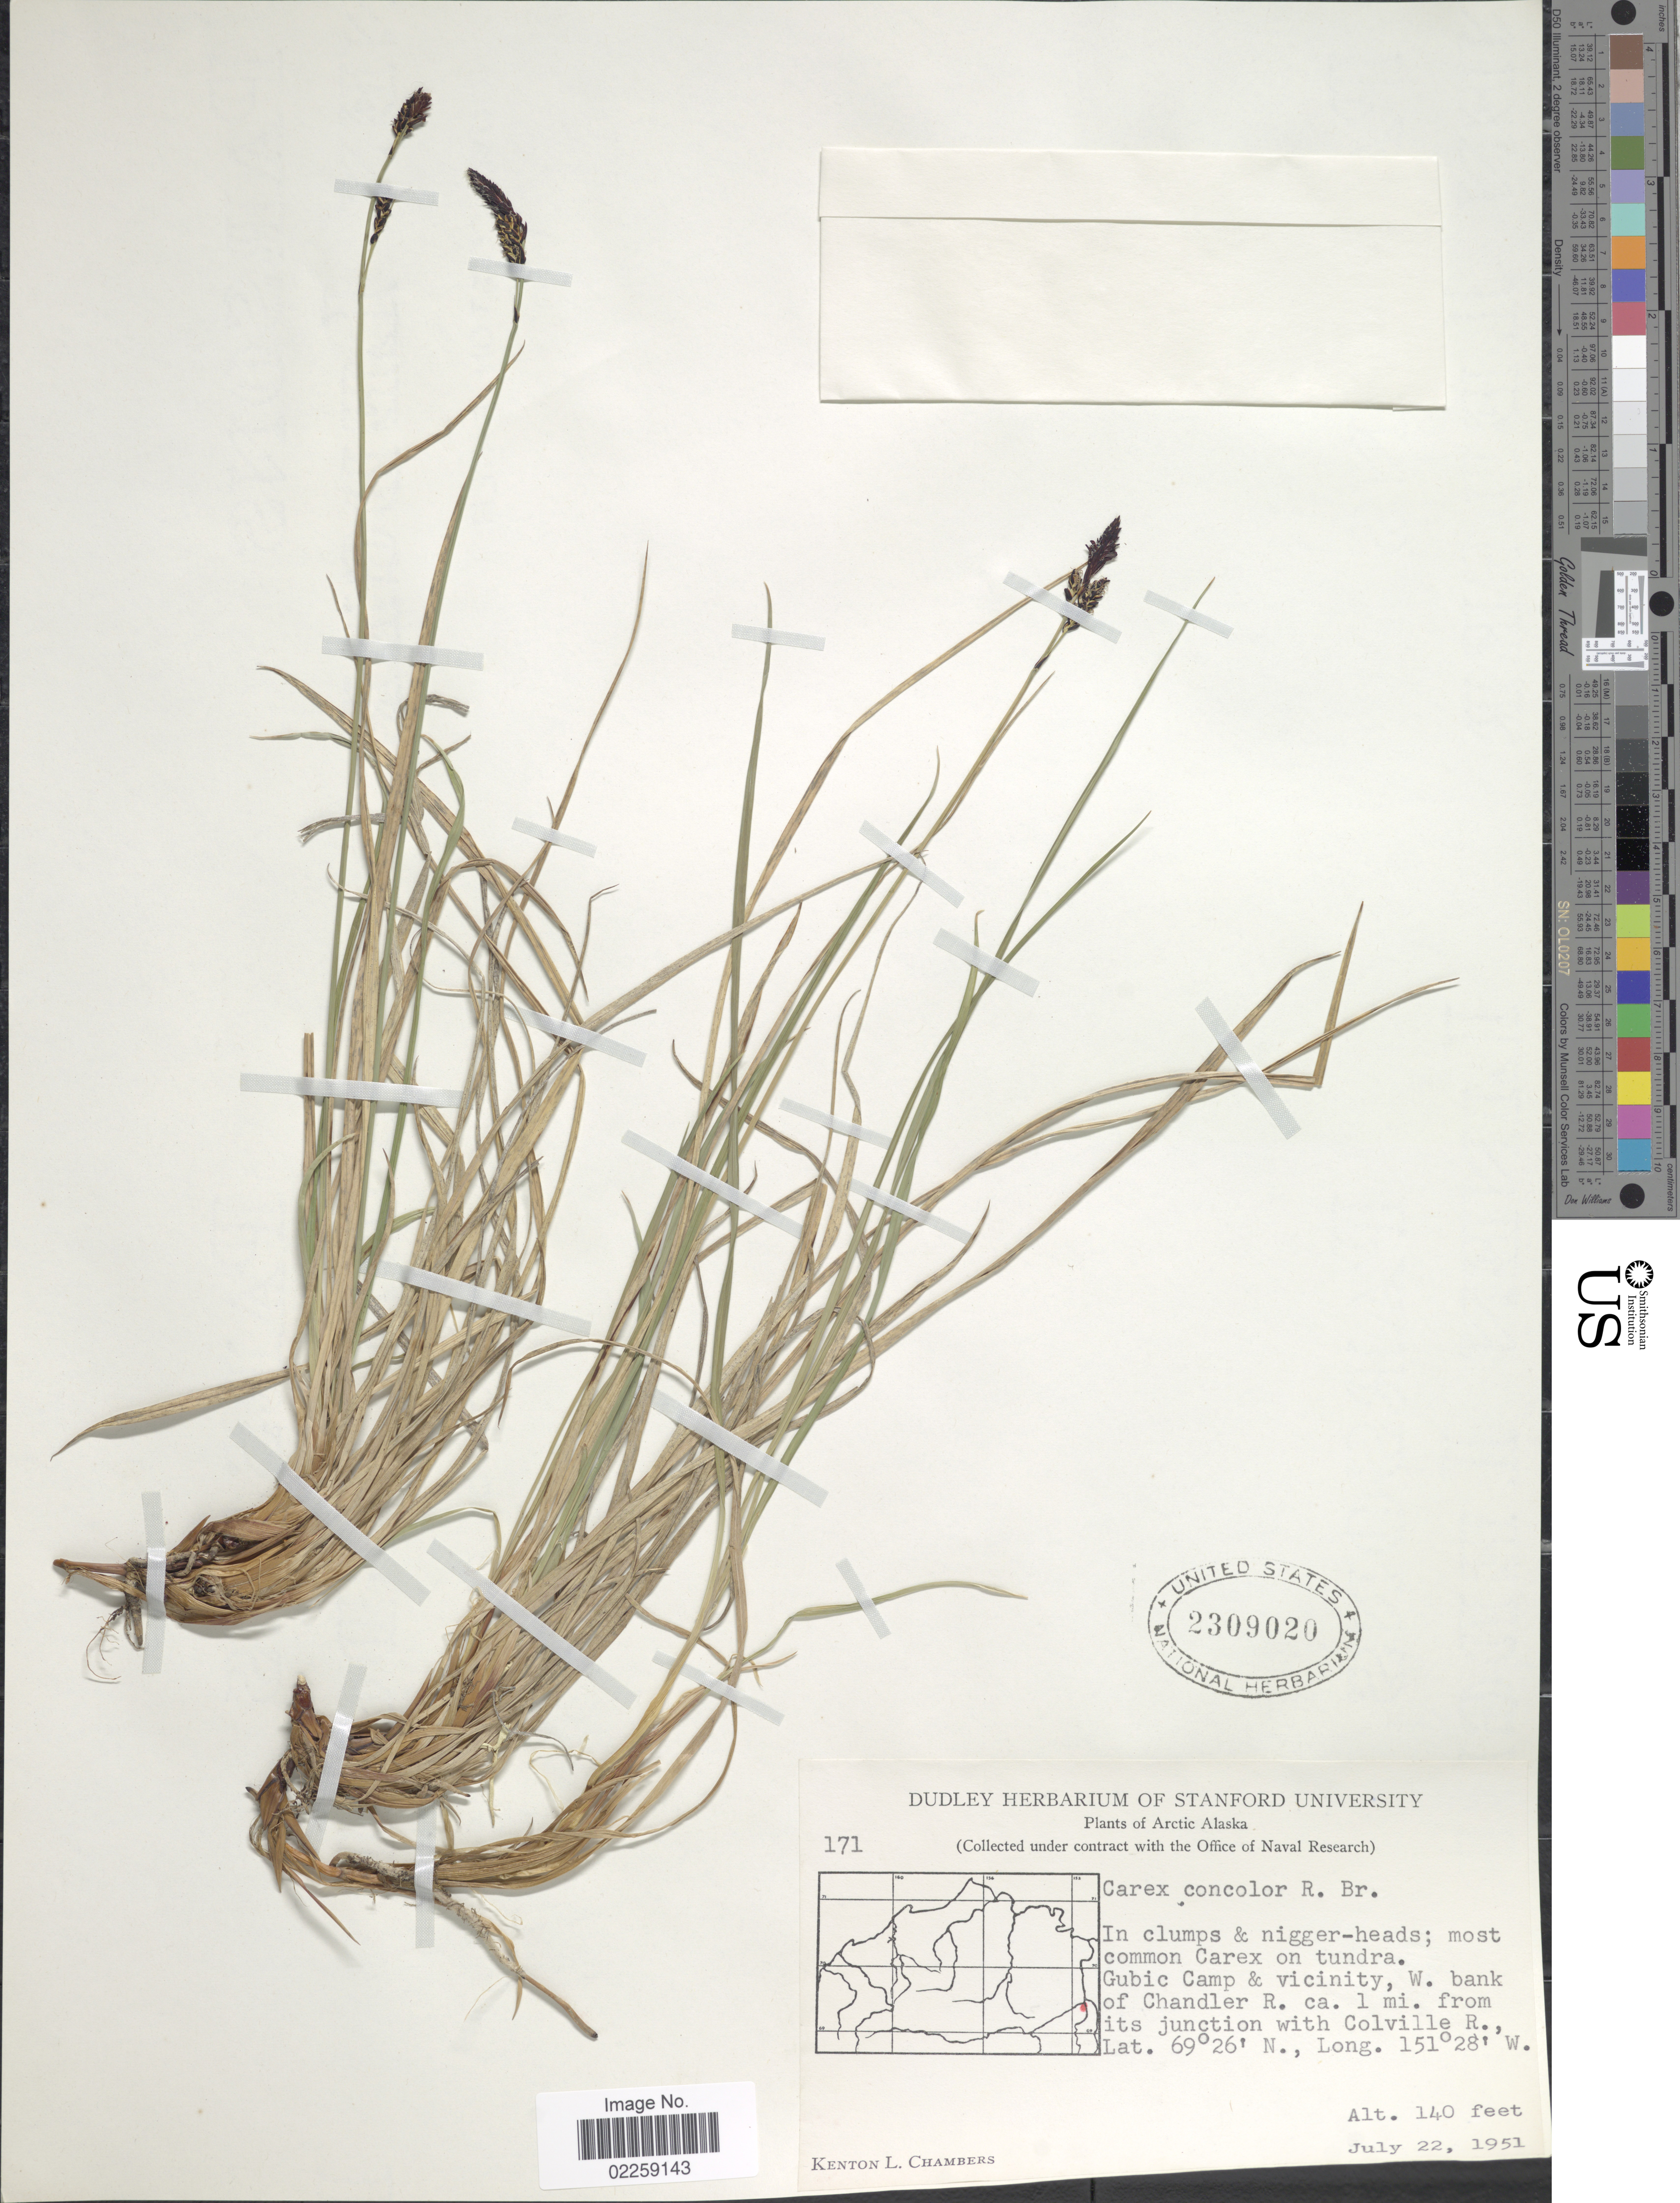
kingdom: Plantae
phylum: Tracheophyta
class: Liliopsida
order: Poales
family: Cyperaceae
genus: Carex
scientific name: Carex bigelowii subsp. lugens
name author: (Holm) T.V. Egorova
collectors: K. L. Chambers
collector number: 171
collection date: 1951-07-22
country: United States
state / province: Alaska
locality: Gubic Camp & vicinity, W. bank of Chandler R. ca. 1 mi. from its junction with Colville R.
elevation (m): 43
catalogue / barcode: US 2309020